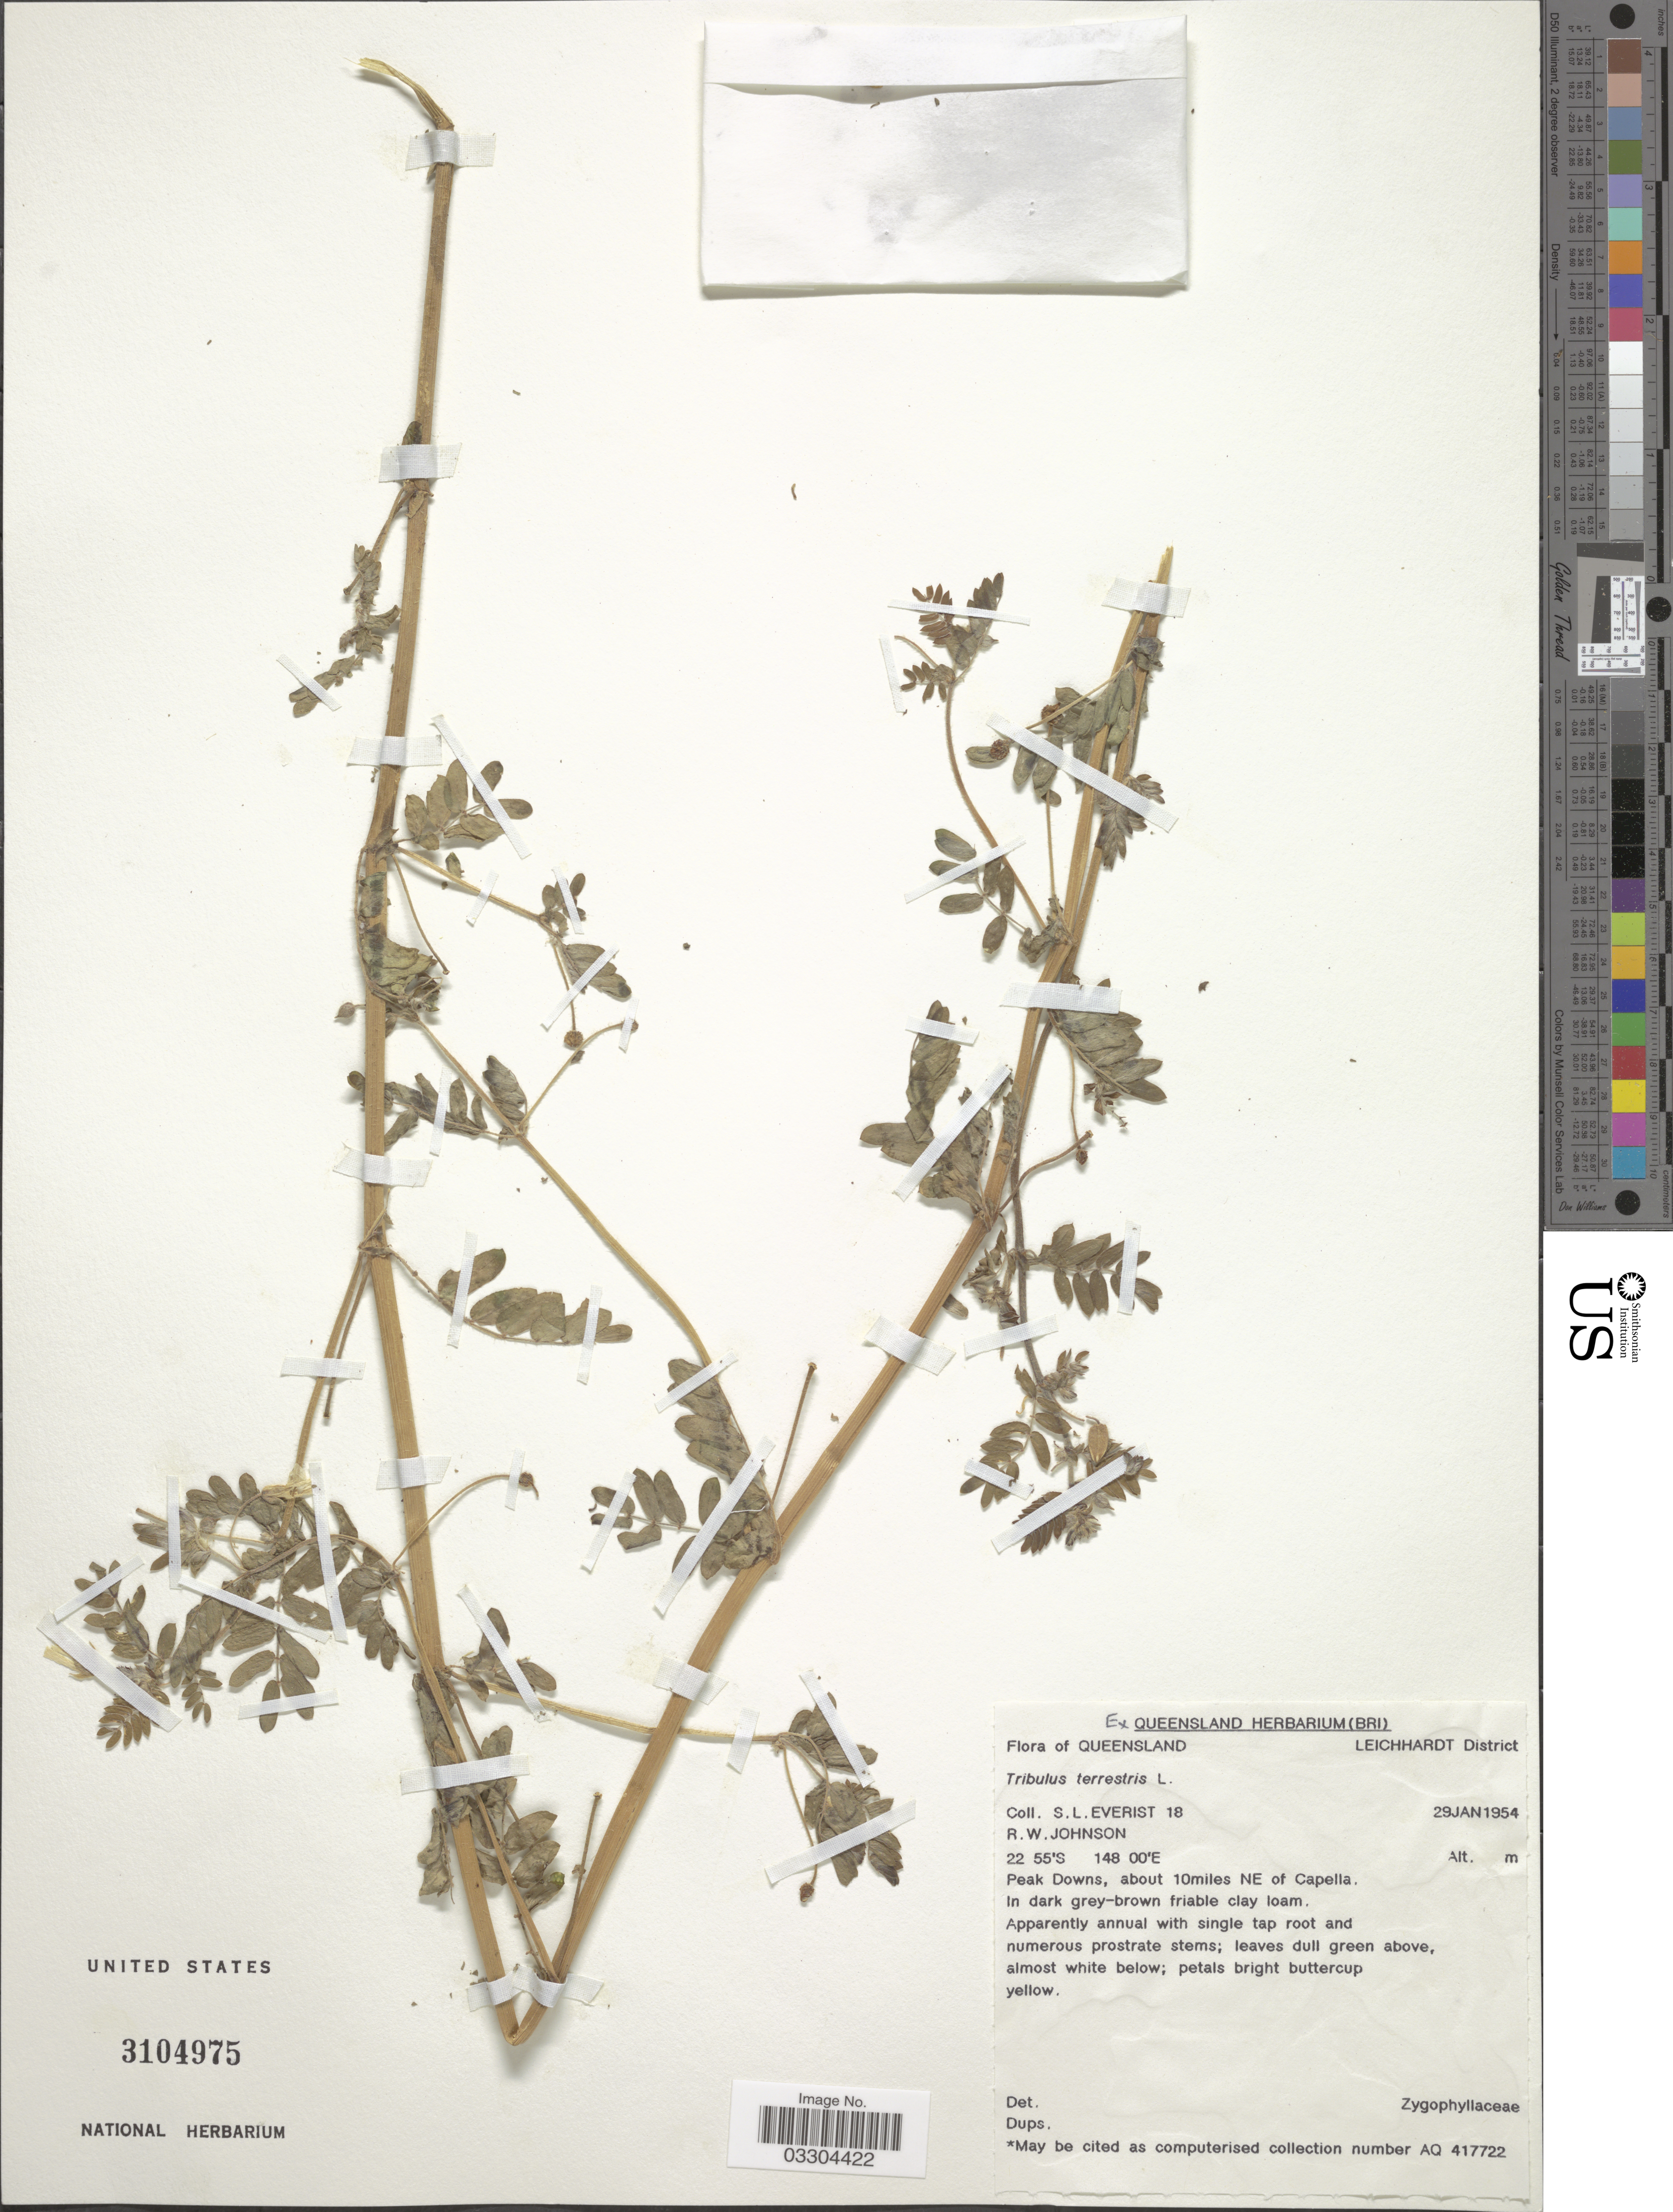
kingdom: Plantae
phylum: Tracheophyta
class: Magnoliopsida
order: Zygophyllales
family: Zygophyllaceae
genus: Tribulus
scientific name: Tribulus terrestris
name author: L.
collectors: S. Everist & R. W. Johnson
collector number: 18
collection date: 1954-01-29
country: Australia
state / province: Queensland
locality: Leichhardt District. Peak Downs, about 10 miles NE of Capella.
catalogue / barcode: US 3104975